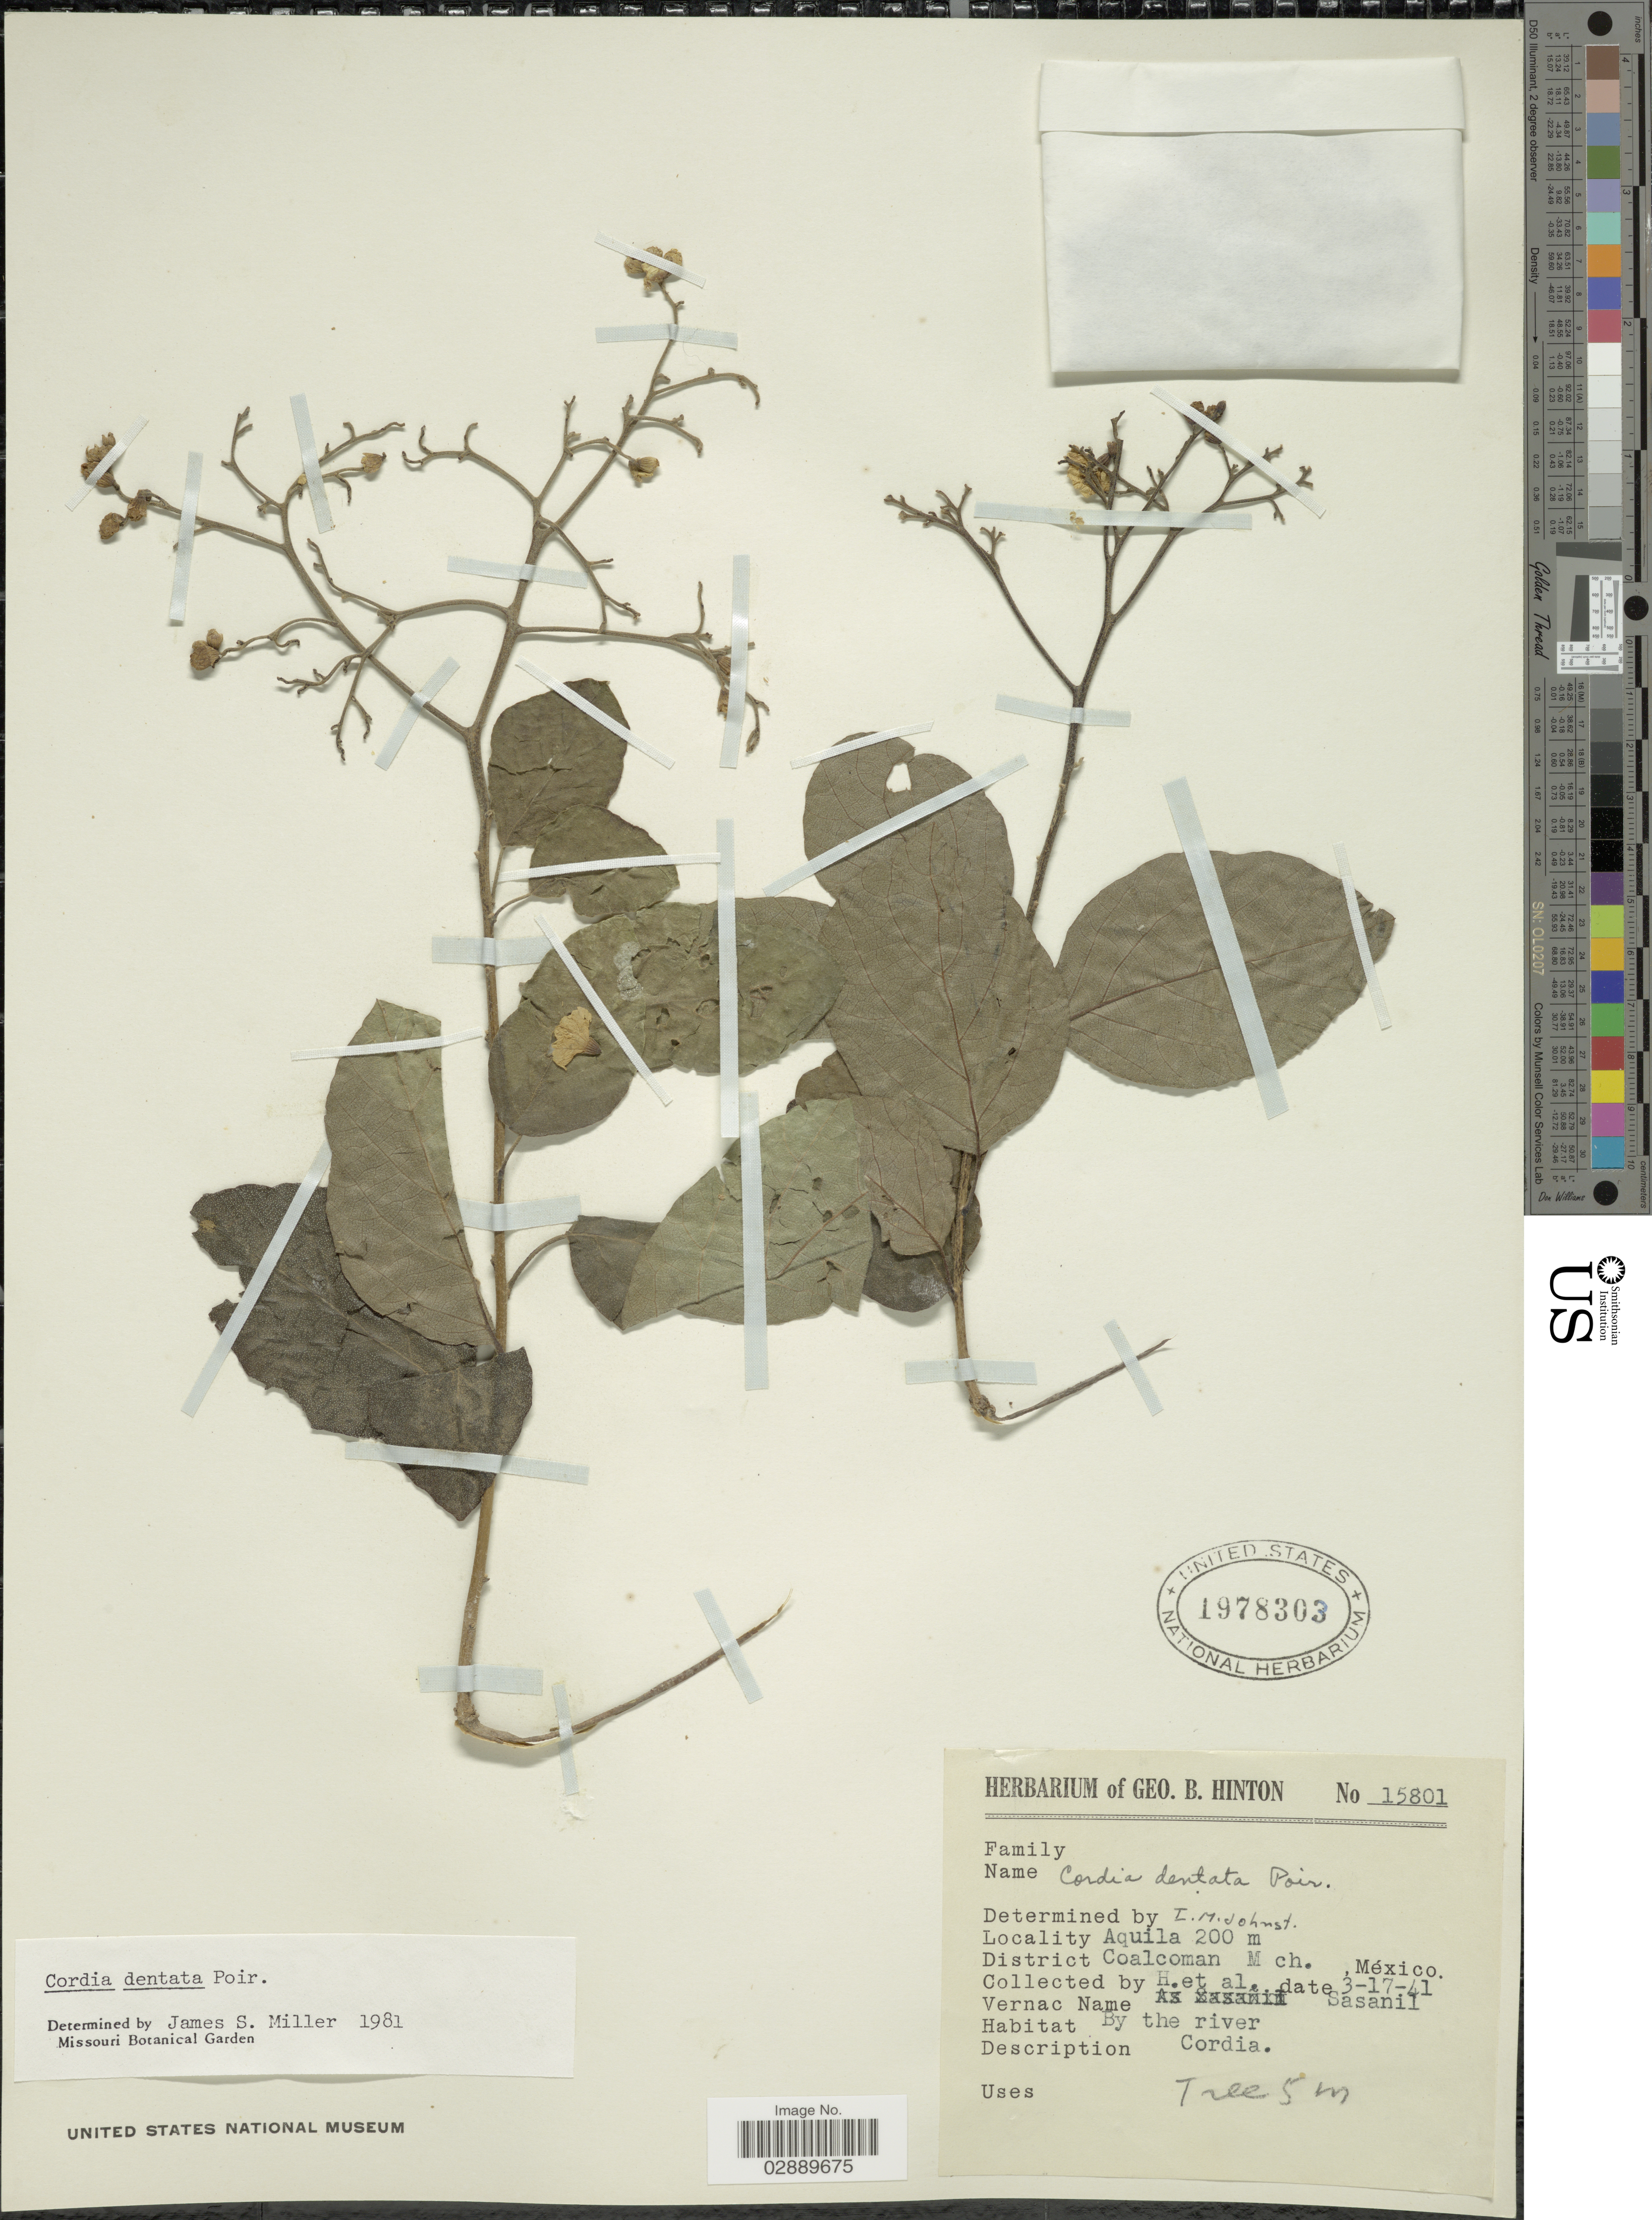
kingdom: Plantae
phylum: Tracheophyta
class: Magnoliopsida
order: Boraginales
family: Cordiaceae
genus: Cordia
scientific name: Cordia dentata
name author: Poir.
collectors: G. B. Hinton & et al.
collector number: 15801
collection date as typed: Transcribed d/m/y: 17/3/41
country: Mexico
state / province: Michoacán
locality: Aquila, District Coalcoman.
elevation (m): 200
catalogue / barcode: US 1978303